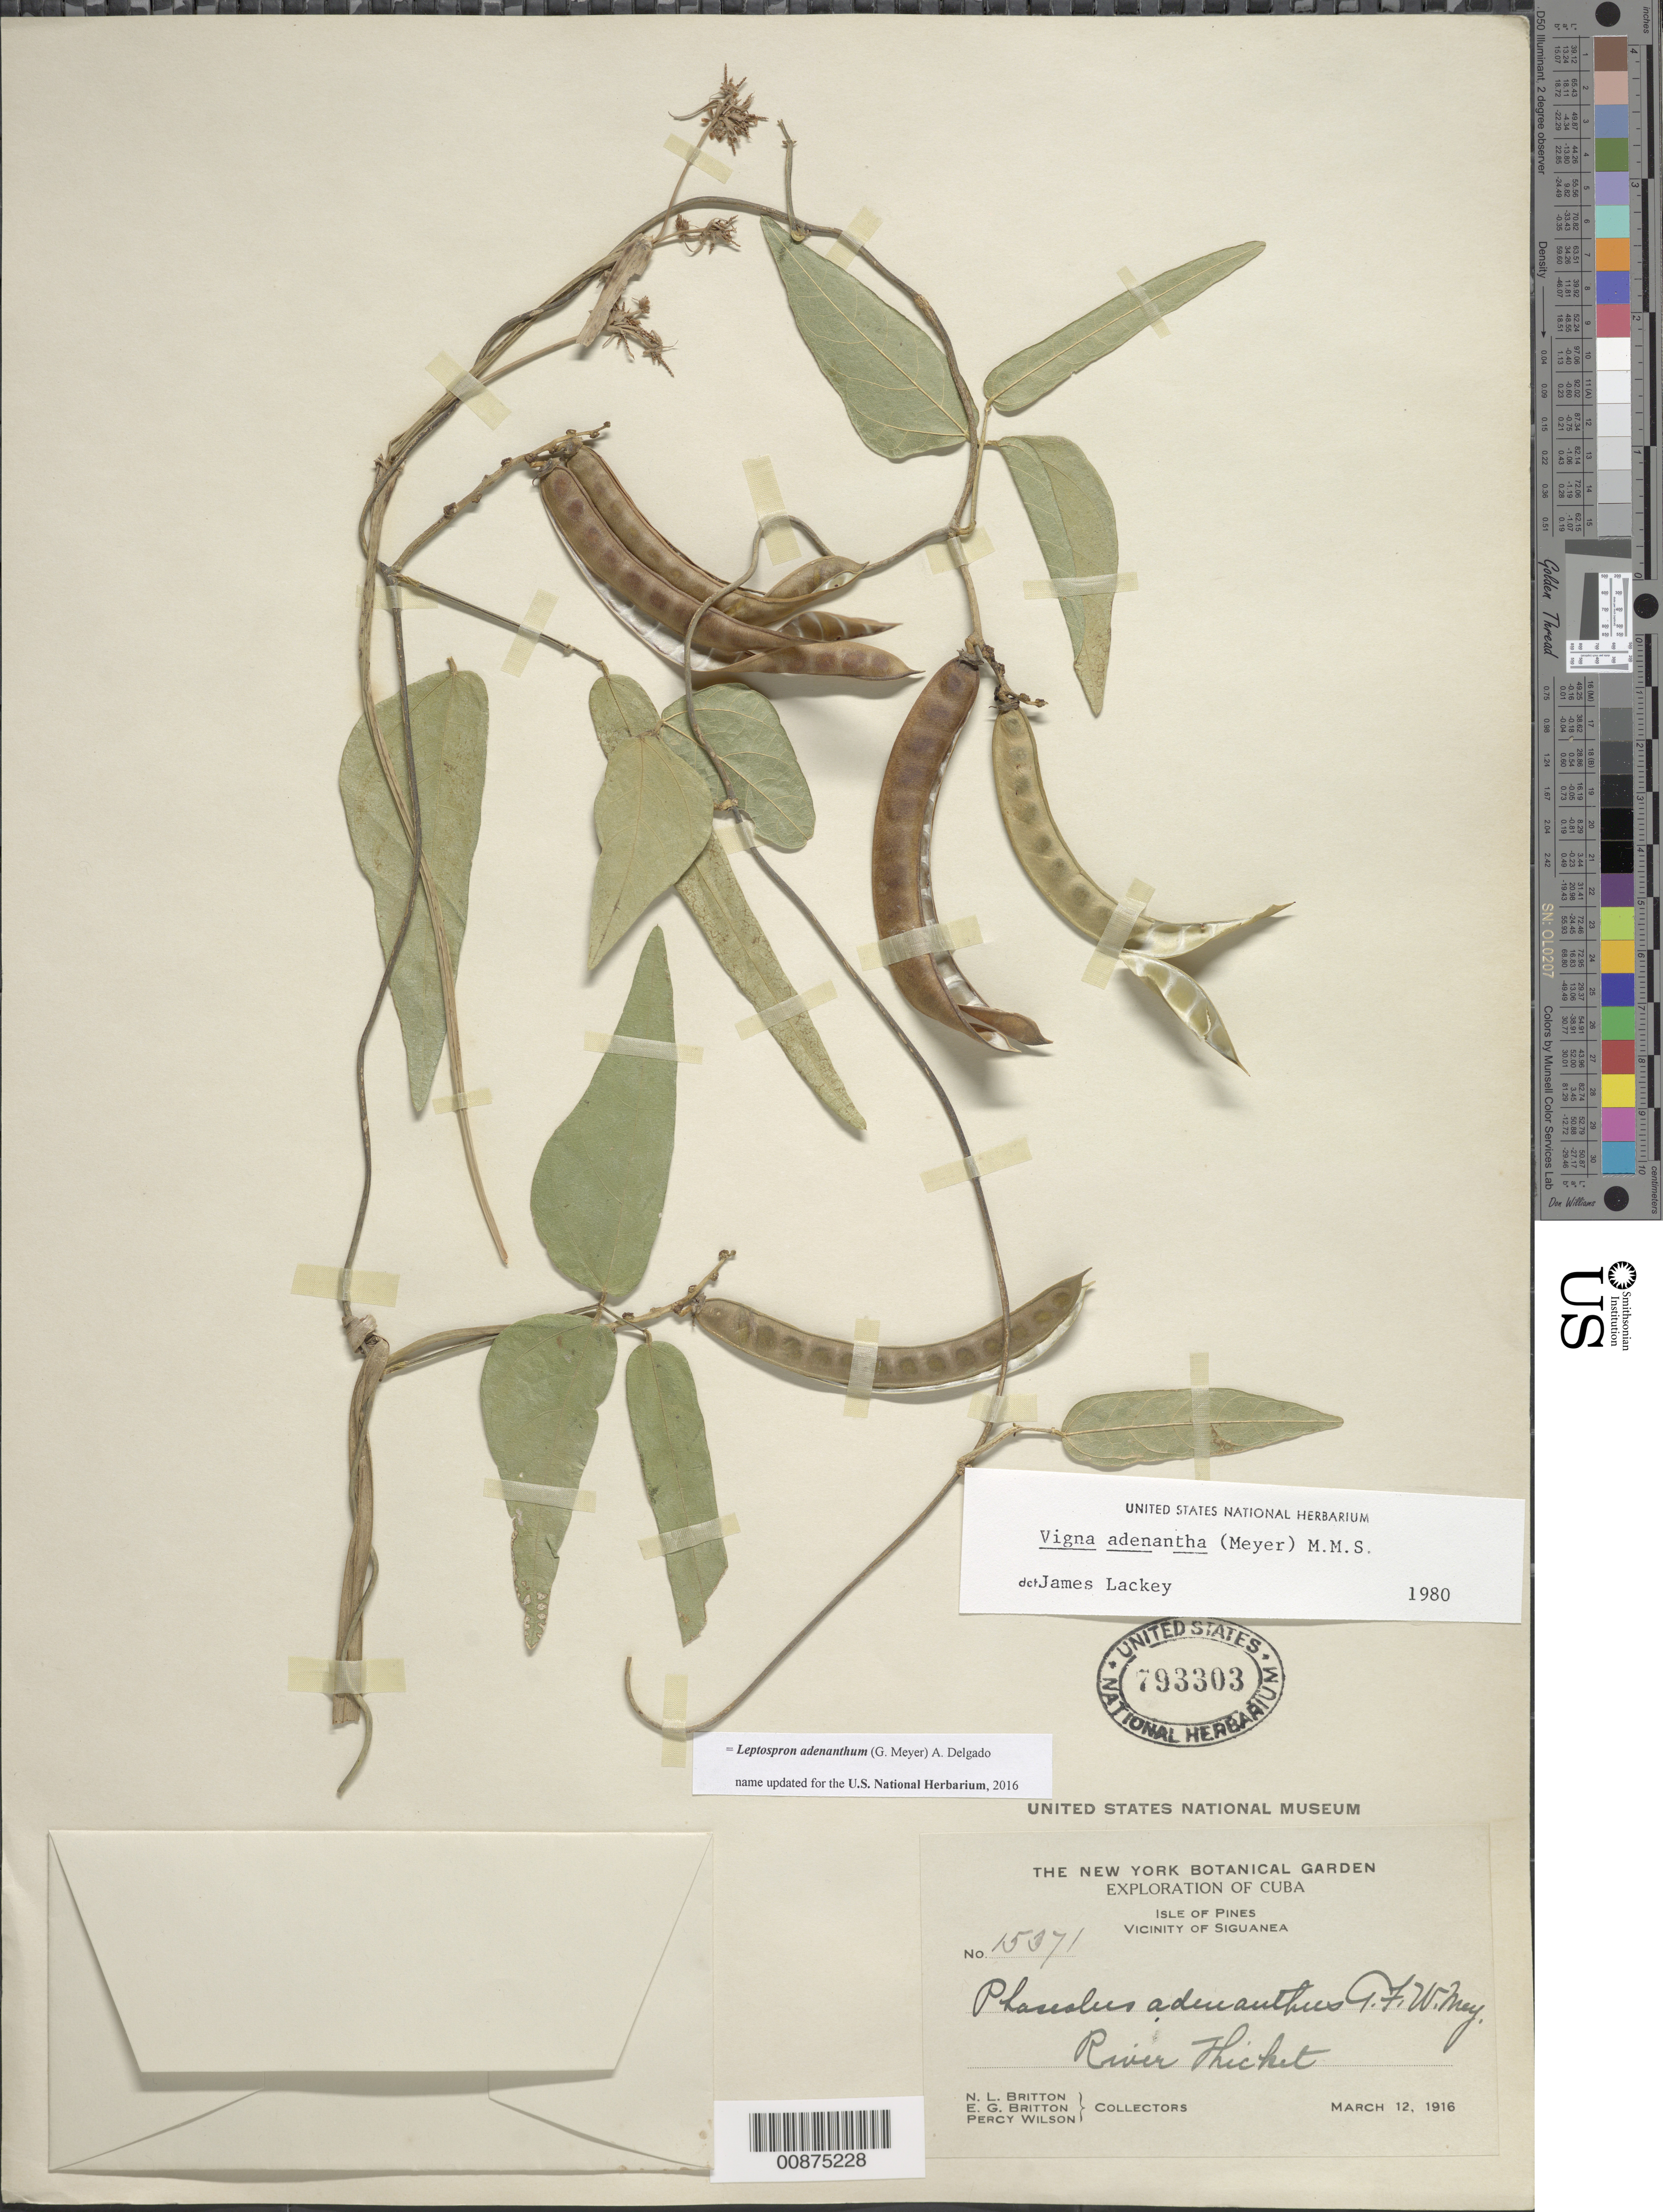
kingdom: Plantae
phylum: Tracheophyta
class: Magnoliopsida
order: Fabales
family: Fabaceae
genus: Leptospron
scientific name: Leptospron adenanthum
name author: (G. Mey.) A. Delgado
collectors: N. Britton, E. G. Britton & P. Wilson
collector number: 15371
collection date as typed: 12 Mar 1916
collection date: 1916-03-12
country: Cuba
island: Isla de la Juventud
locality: Isle of Pines Vicinity of Siguanea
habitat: River thicket.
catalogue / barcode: US 793303